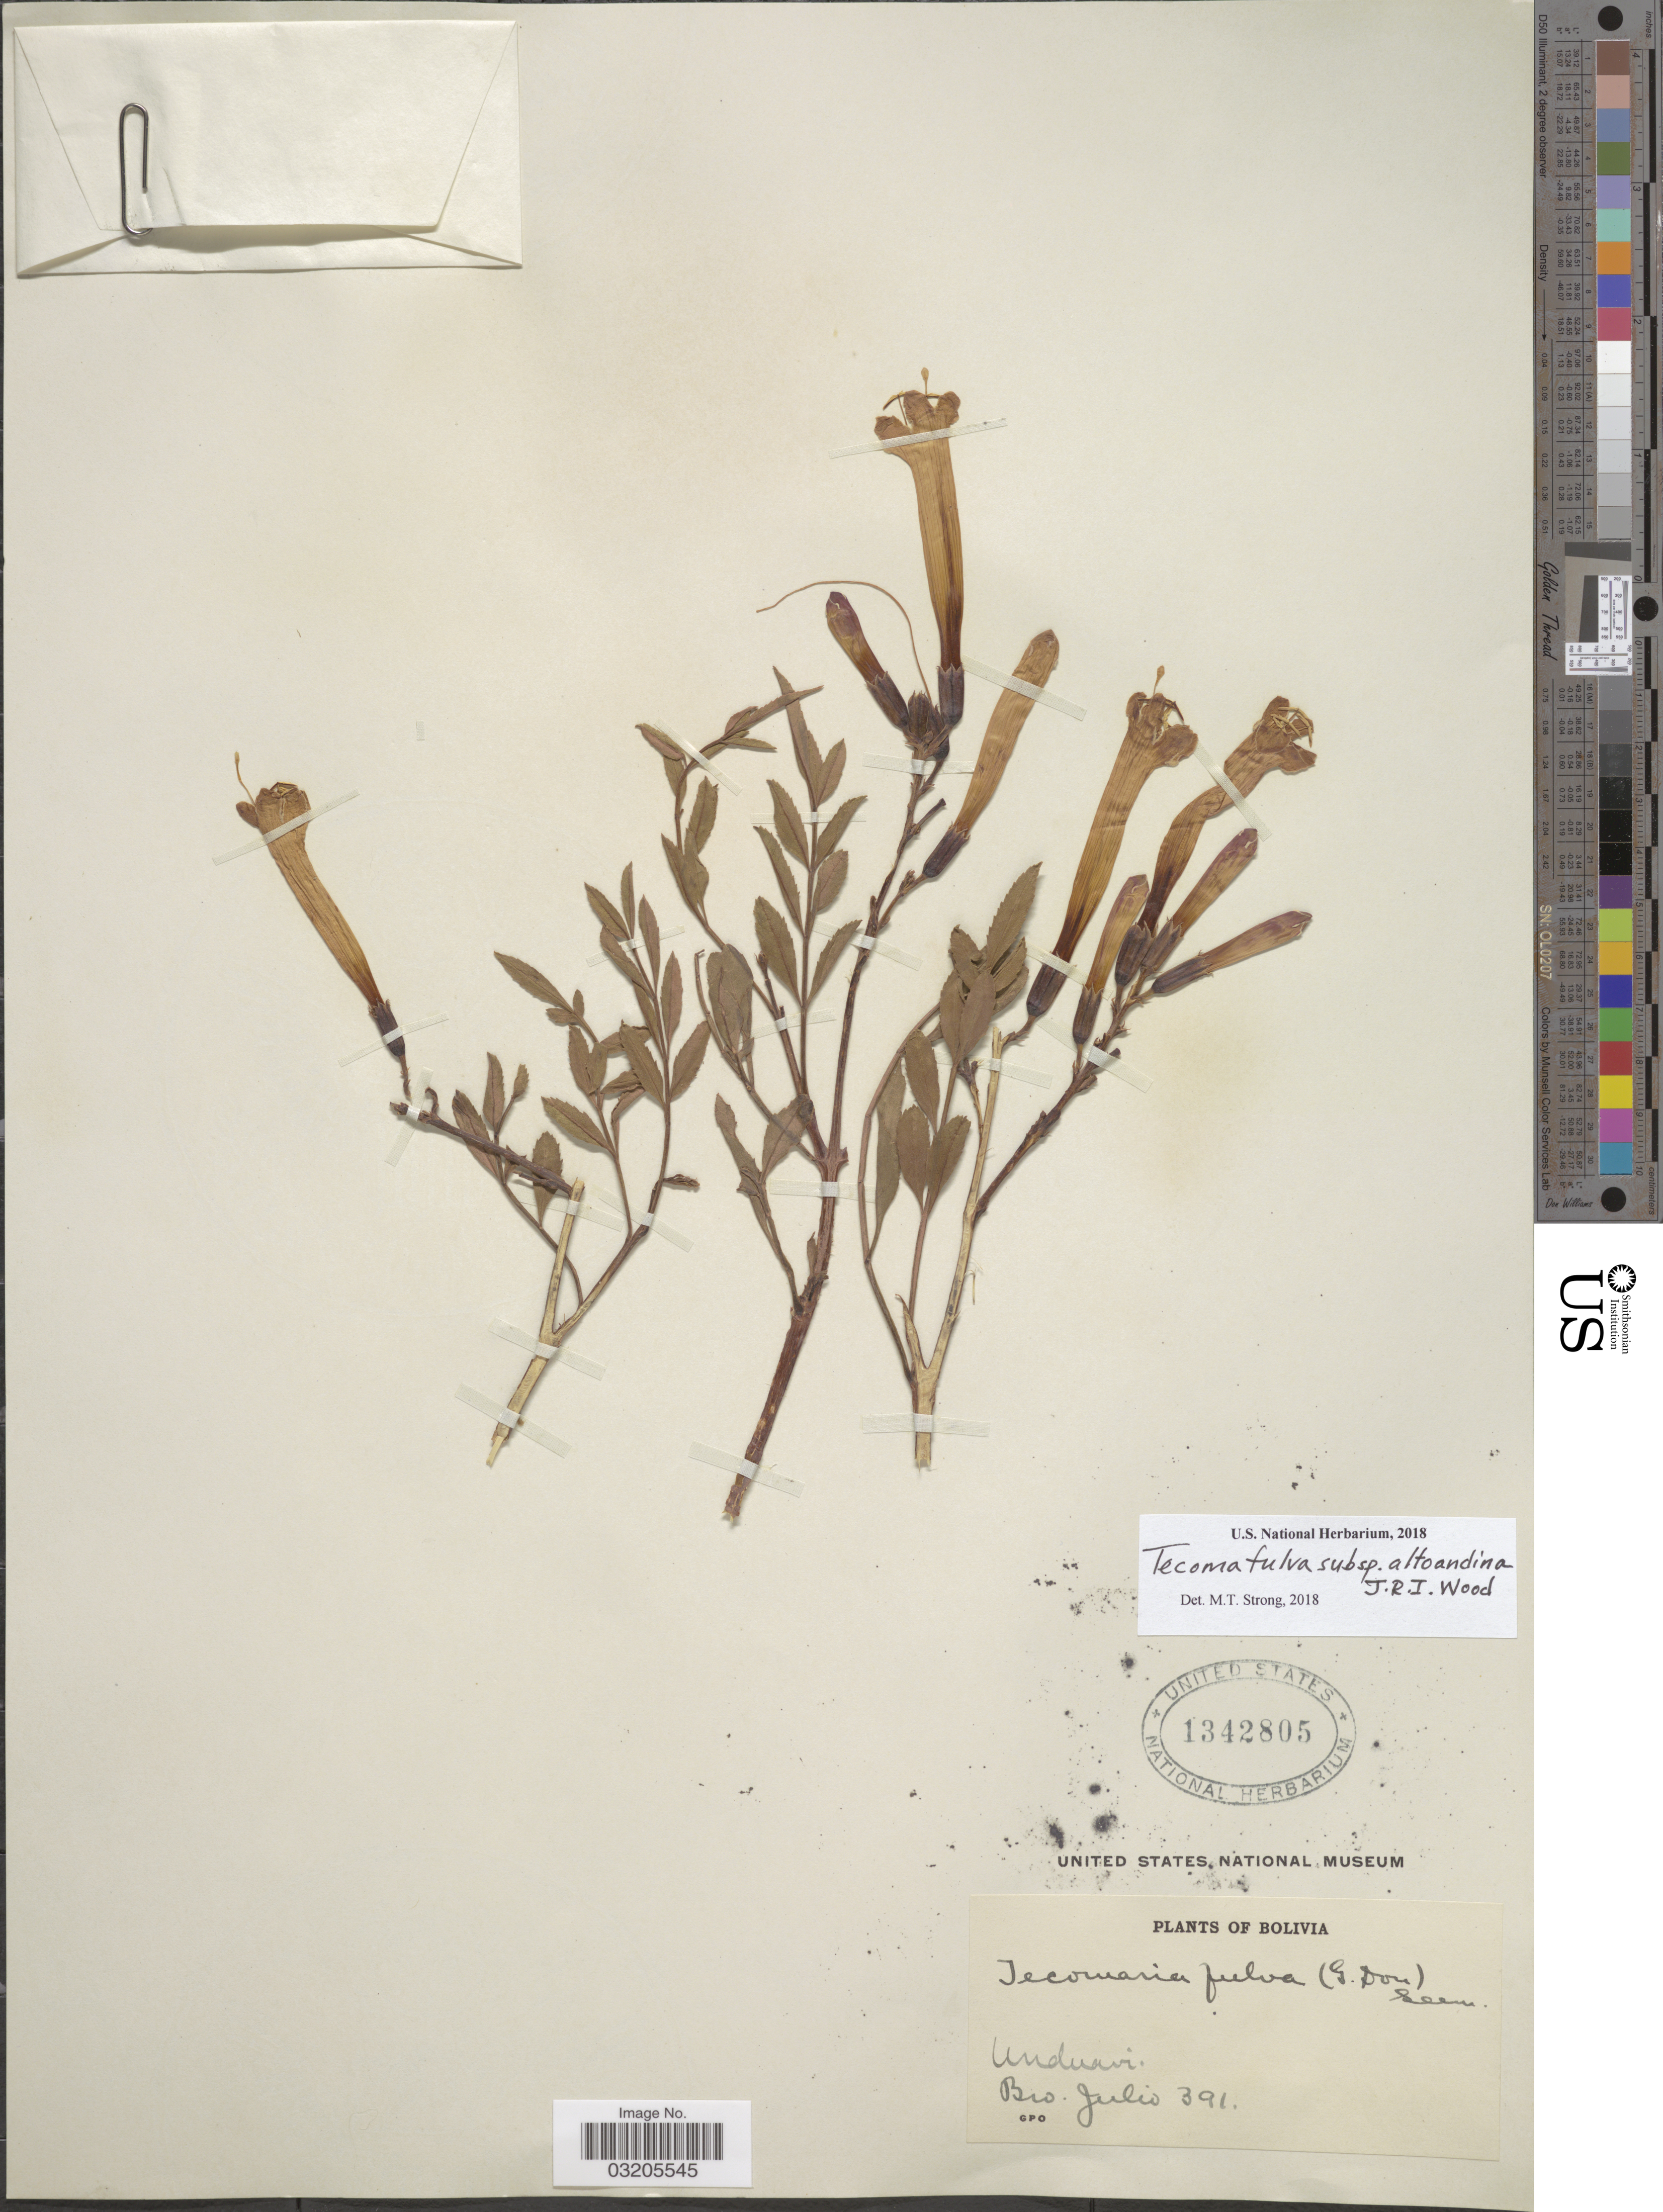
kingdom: Plantae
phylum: Tracheophyta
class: Magnoliopsida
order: Lamiales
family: Bignoniaceae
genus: Tecoma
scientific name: Tecoma fulva subsp. altoandina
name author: J.R.I. Wood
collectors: Bro. Julio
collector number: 391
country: Bolivia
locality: Unduavi.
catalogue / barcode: US 1342805